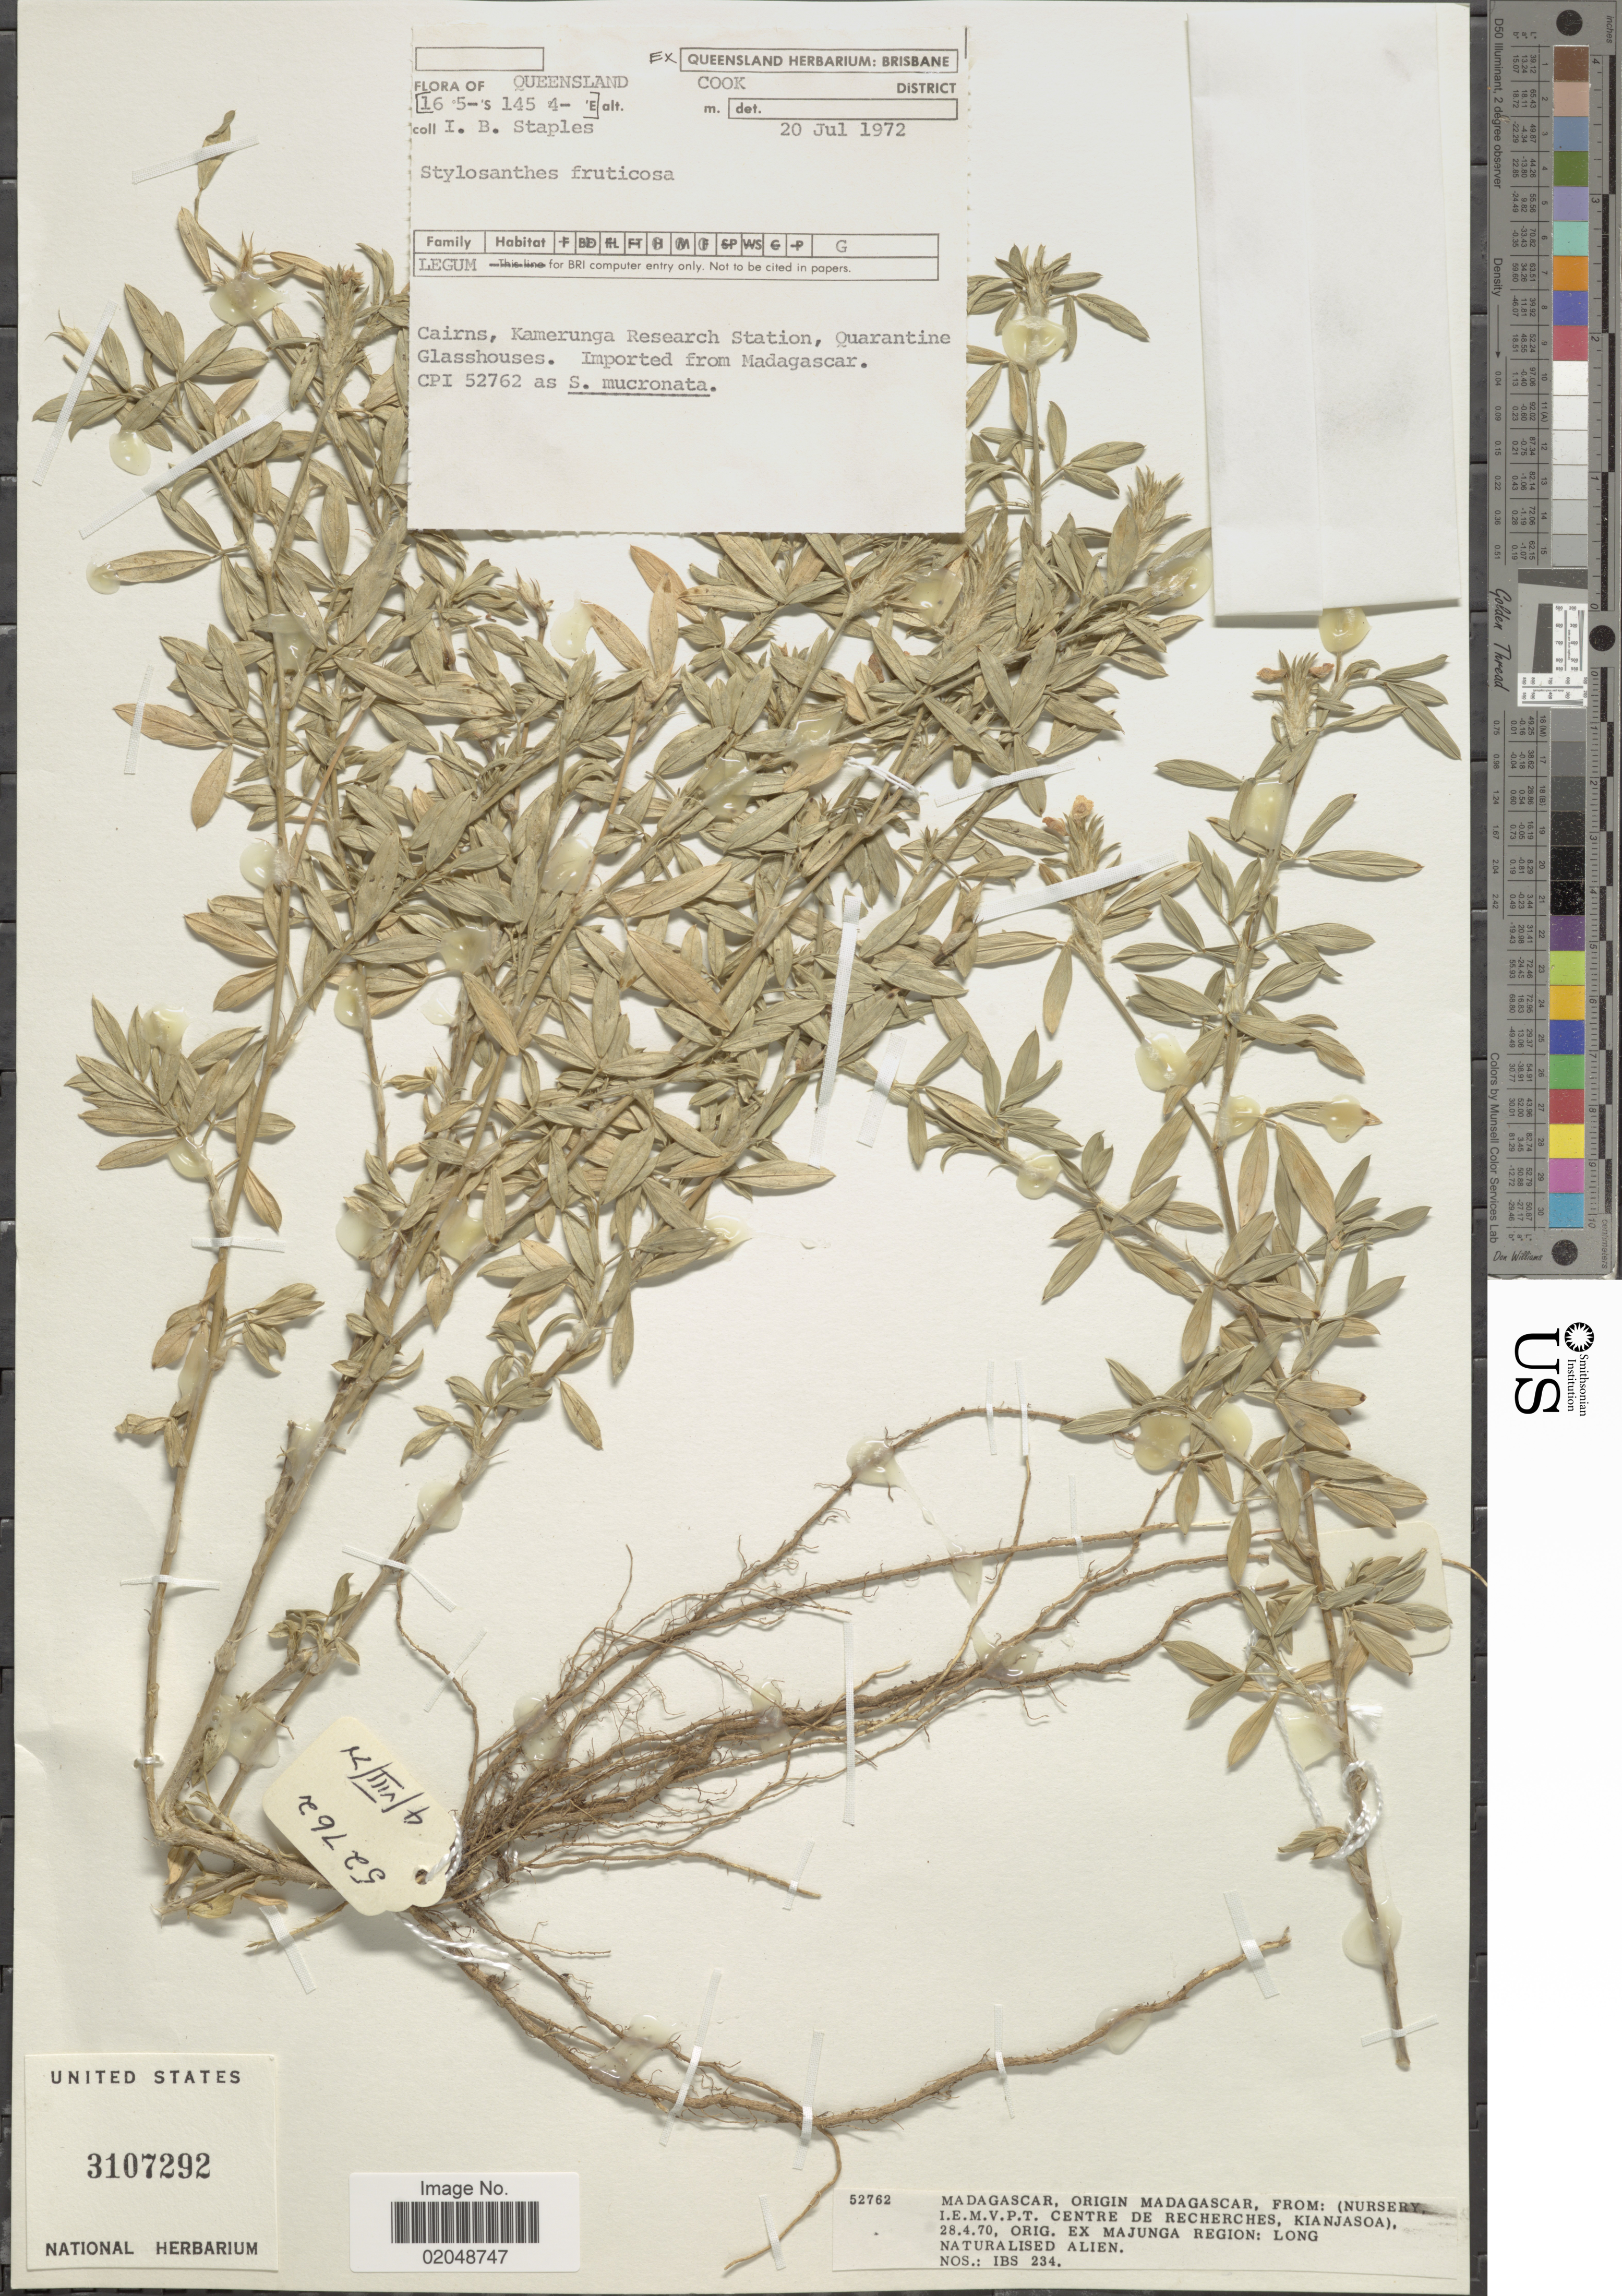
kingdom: Plantae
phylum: Tracheophyta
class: Magnoliopsida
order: Fabales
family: Fabaceae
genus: Stylosanthes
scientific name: Stylosanthes fruticosa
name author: (Retz.) Alston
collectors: I. Staples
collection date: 1972-07-20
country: Australia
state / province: Queensland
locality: Cook District, Cairns, Kamerunga Research Station, Quarantine Glasshouse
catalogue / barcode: US 3107292